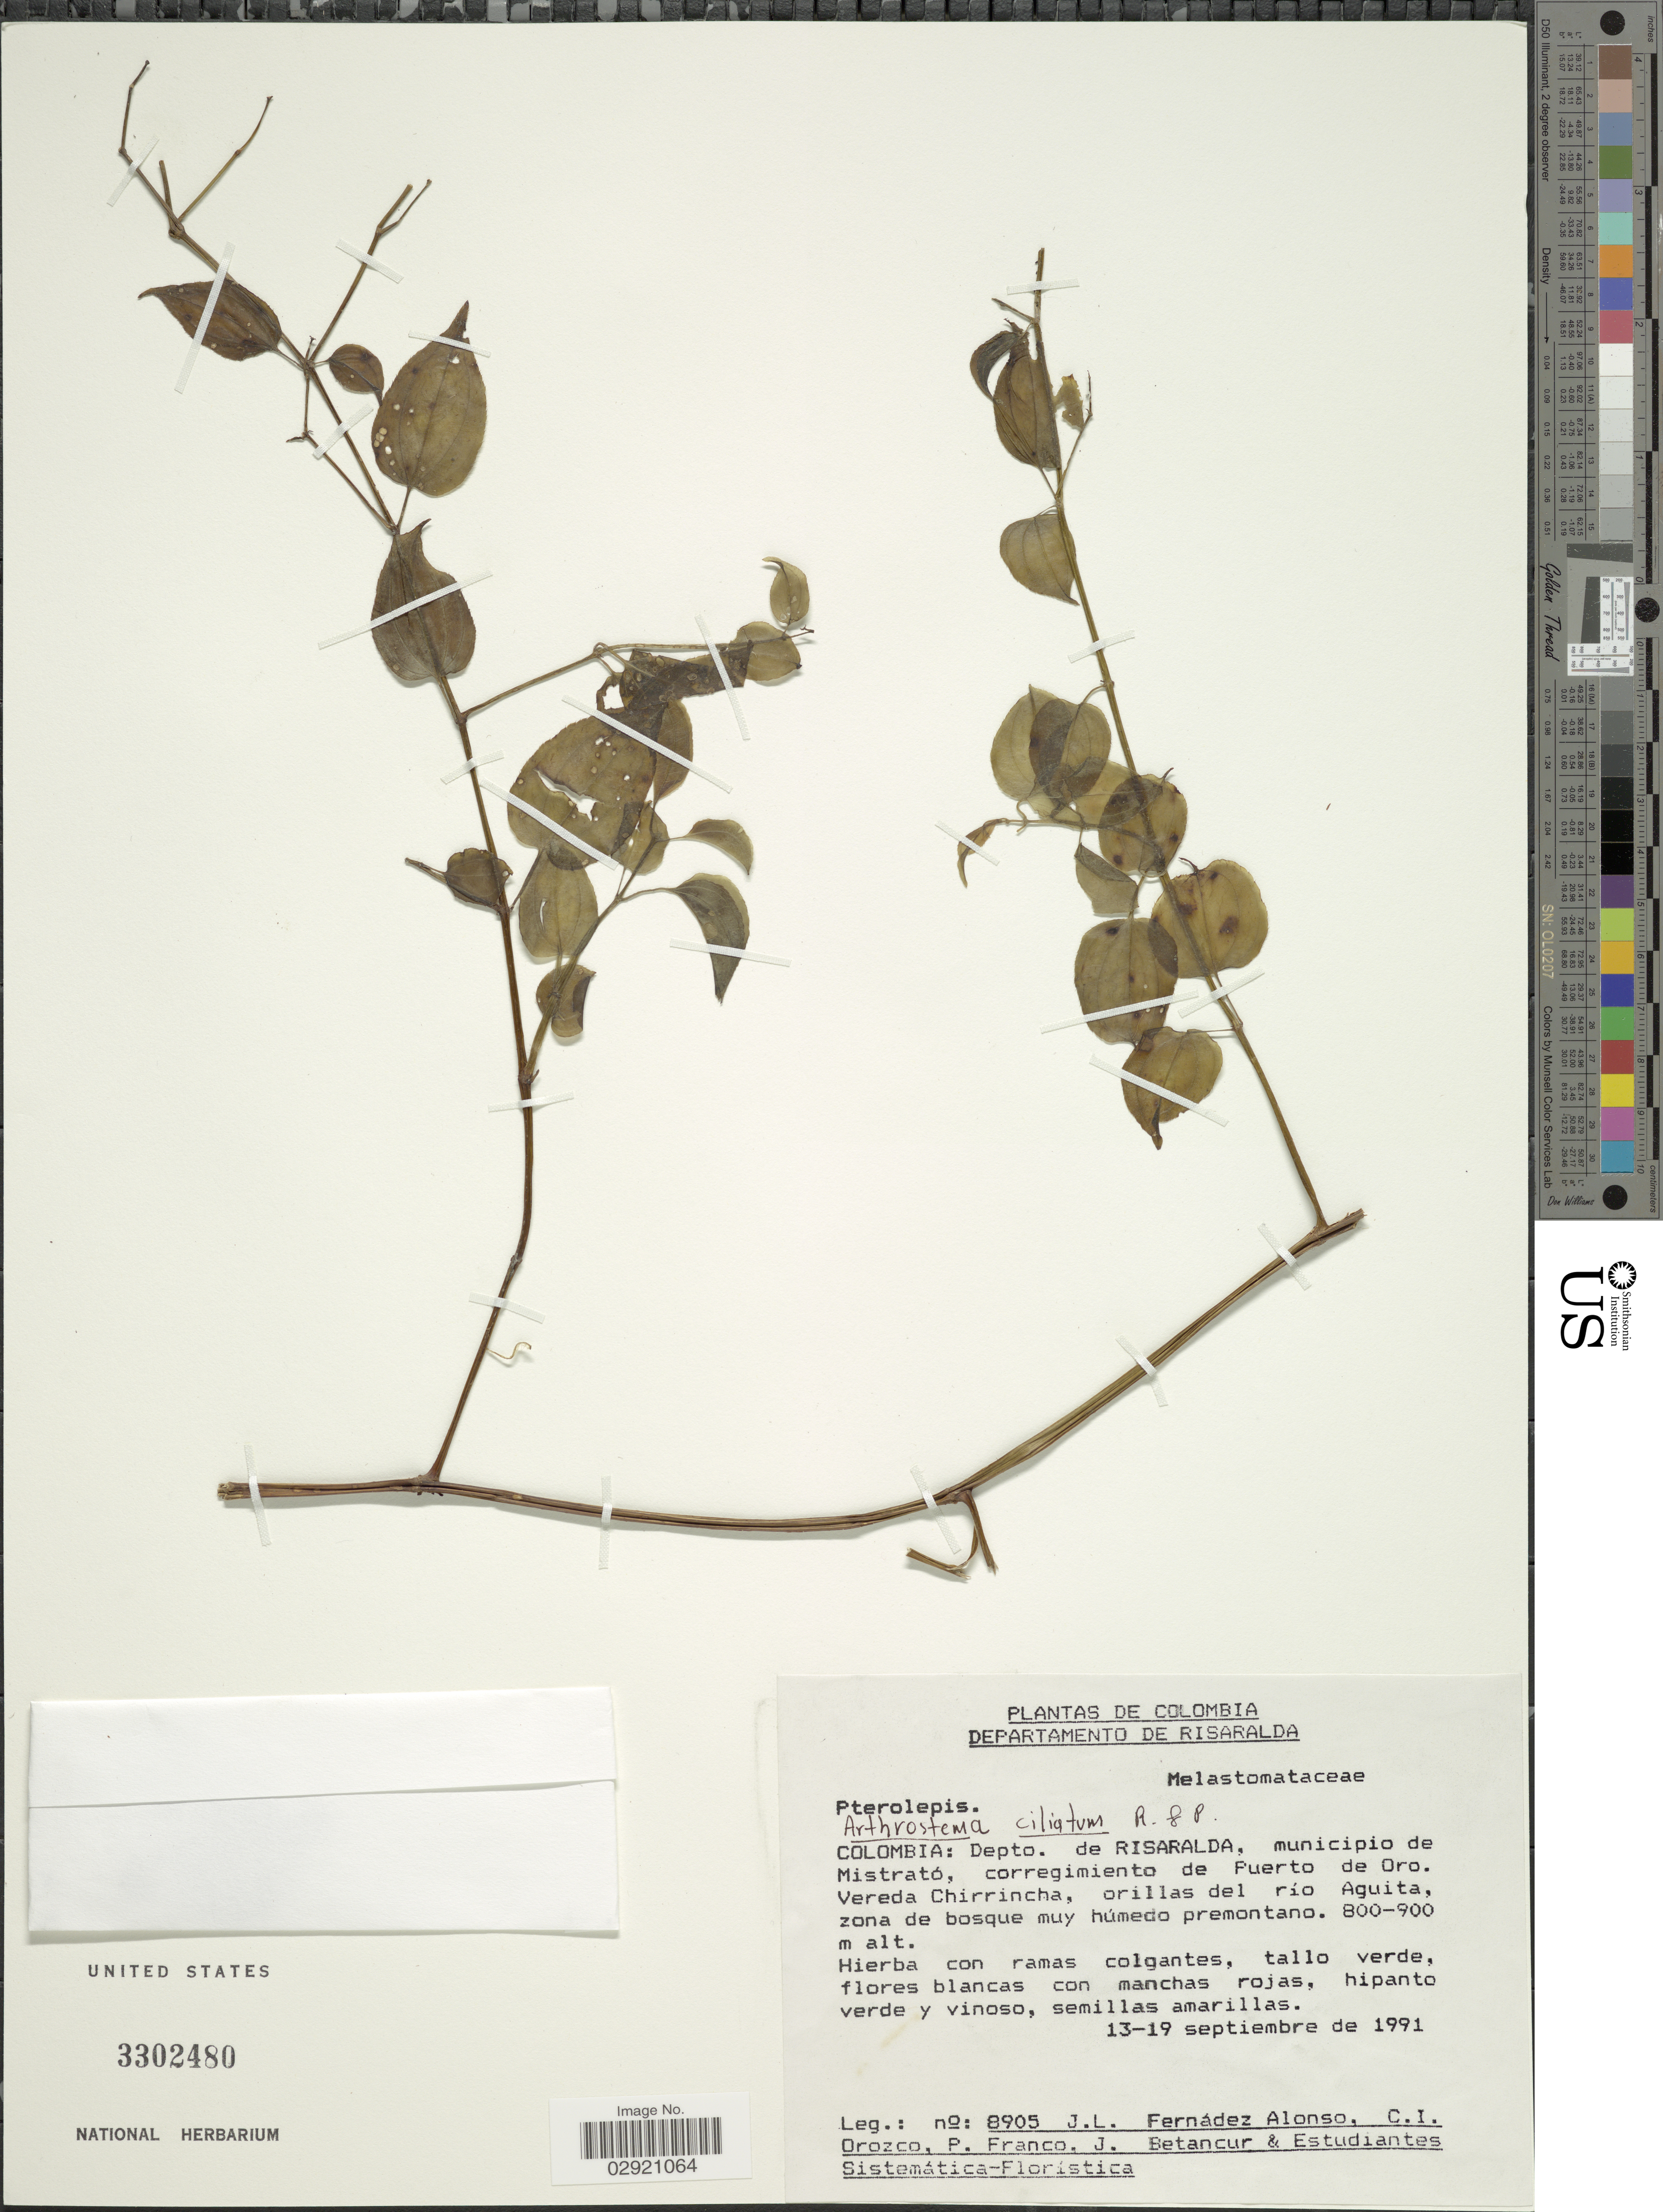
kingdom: Plantae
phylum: Tracheophyta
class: Magnoliopsida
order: Myrtales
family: Melastomataceae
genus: Arthrostemma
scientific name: Arthrostemma ciliatum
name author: Pav. ex D. Don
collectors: J. L. Fernández-Alonso, C. I. Orozco, P. Franco, J. Betancur & Estudiantes Sistematica-Floristica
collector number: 8905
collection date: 1991-09-13/1991-09-19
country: Colombia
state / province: Risaralda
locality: Departamento de Risaralda. Municipio de Mistrató, corregimiento de Puerto de Oro. Vereda Chirrincha, orillas del río Aguita.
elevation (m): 800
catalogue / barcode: US 3302480